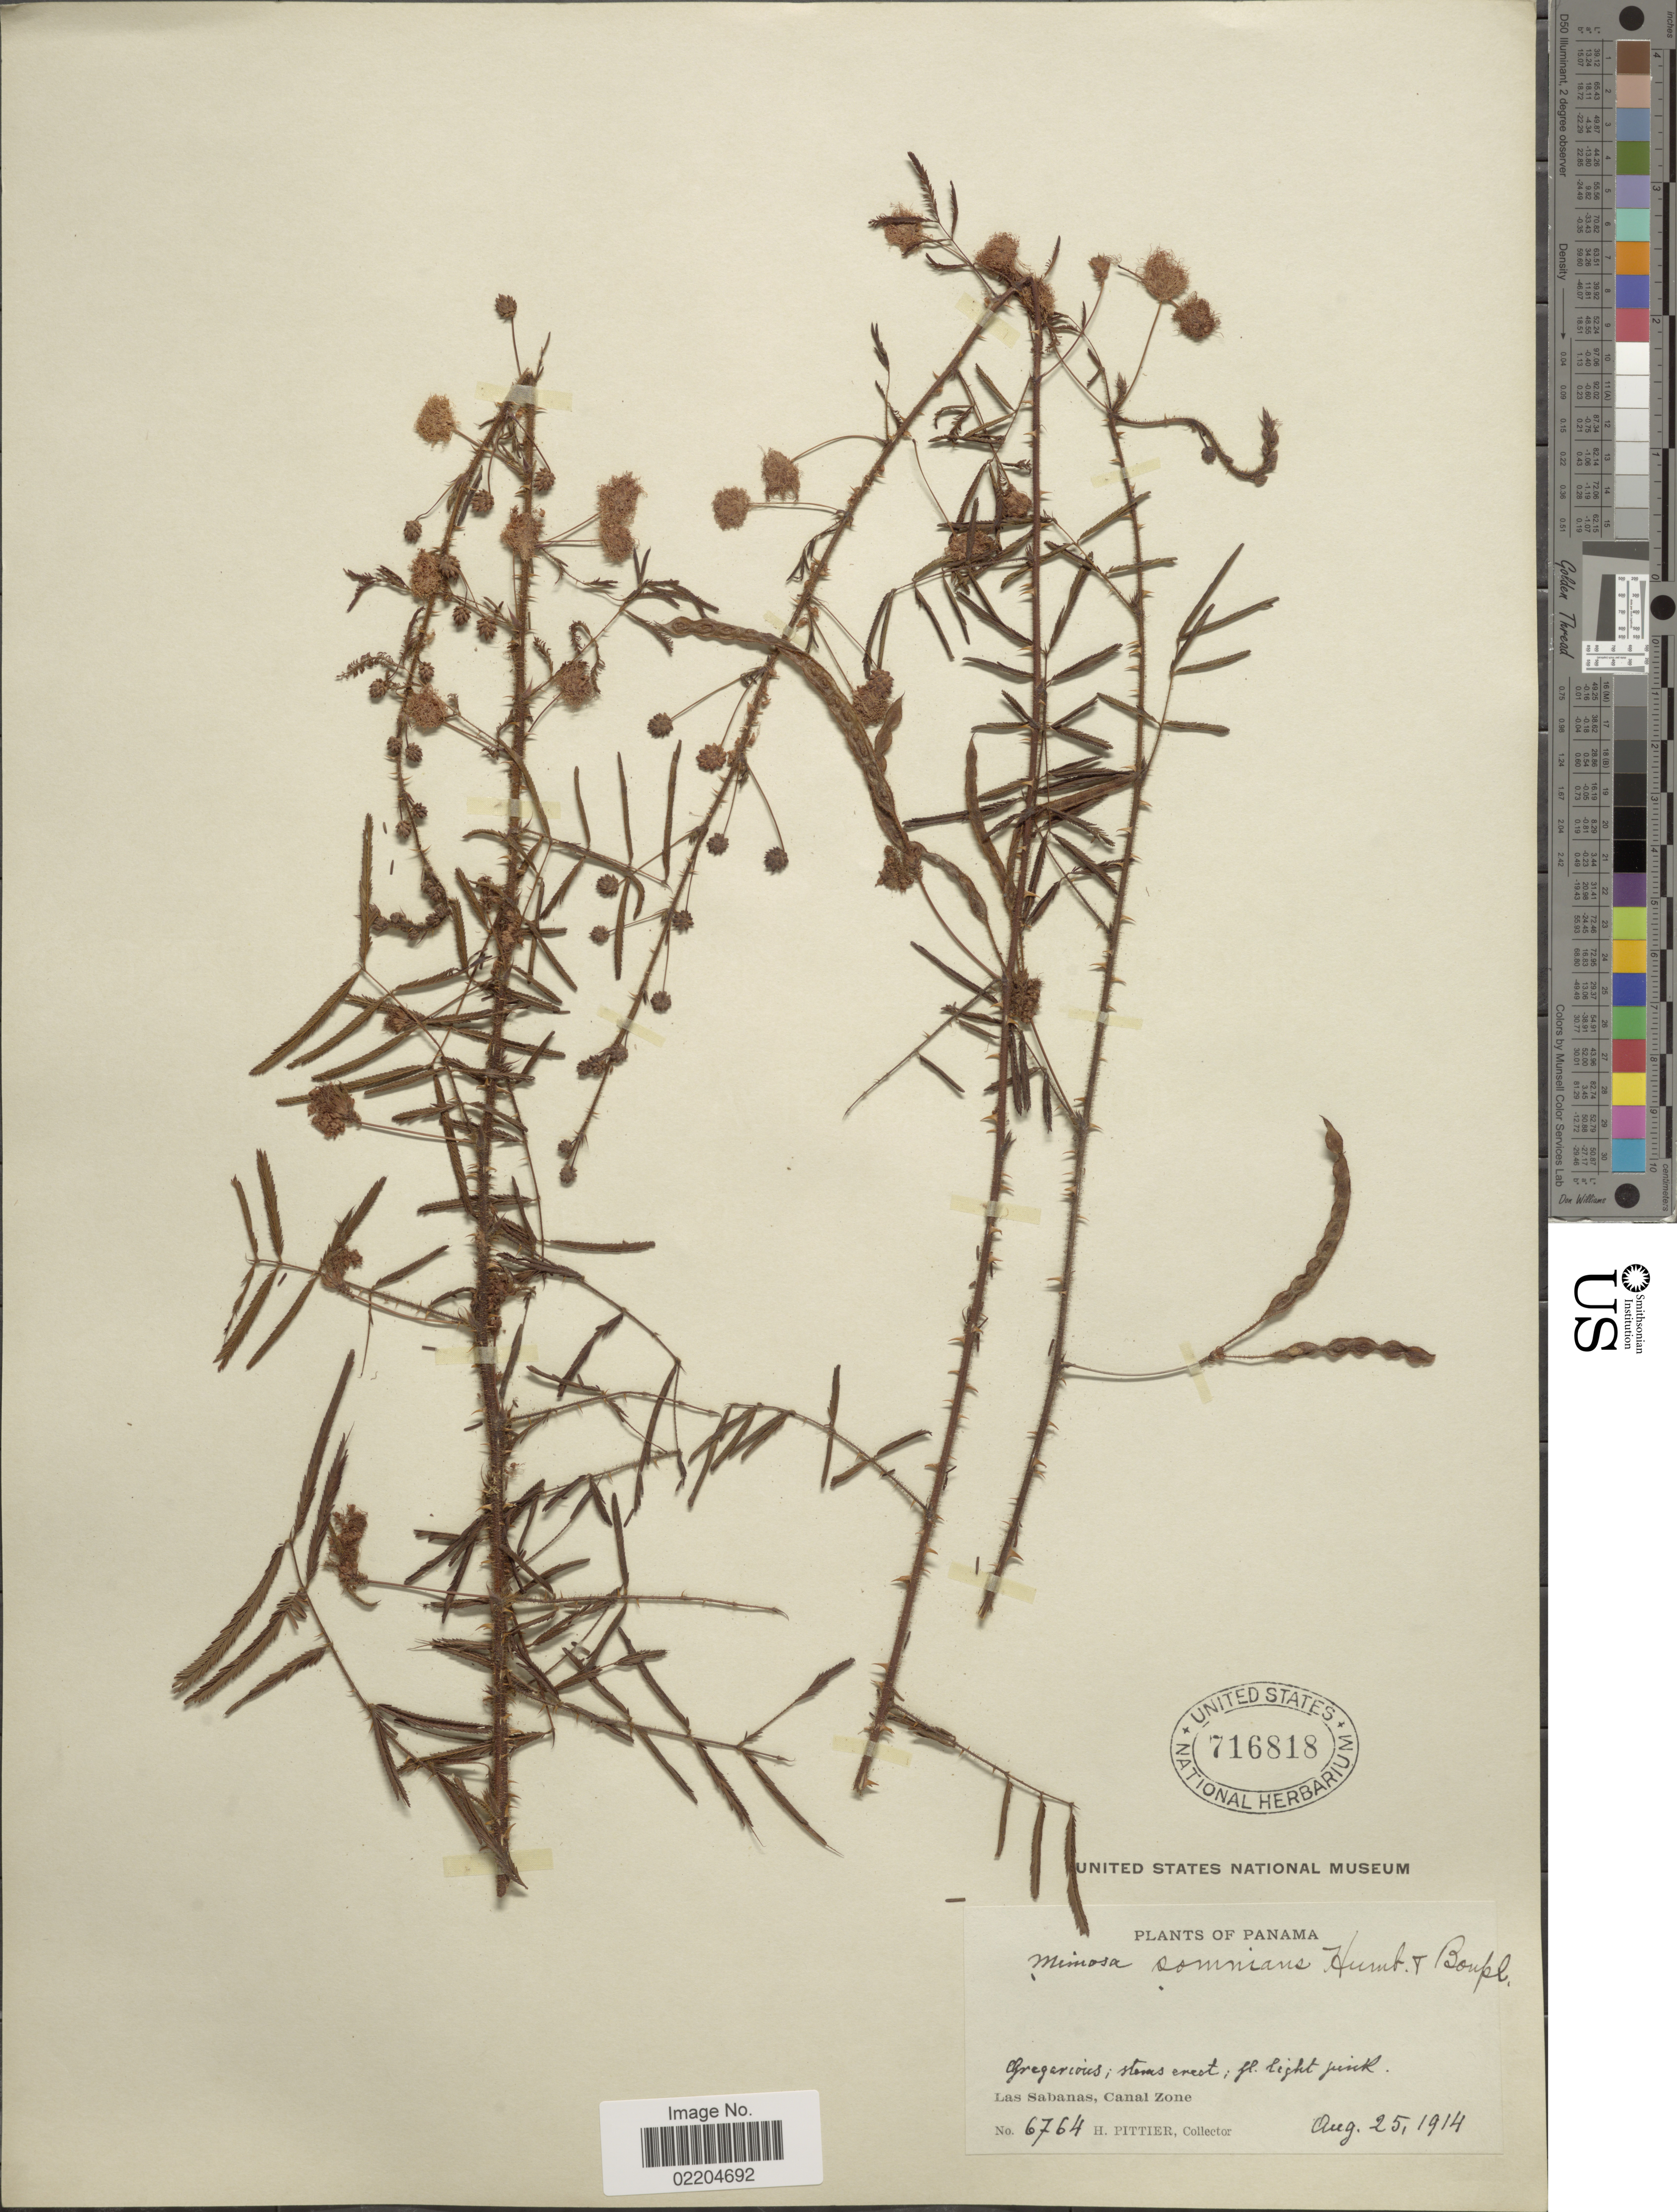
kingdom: Plantae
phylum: Tracheophyta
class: Magnoliopsida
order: Fabales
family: Fabaceae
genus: Mimosa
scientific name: Mimosa somnians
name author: Humb. & Bonpl. ex Willd.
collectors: H. F. Pittier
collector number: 6764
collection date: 1914-08-25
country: Panama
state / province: Colón / Panamá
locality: Panama. Las Sabanas, Canal Zone.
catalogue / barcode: US 716818